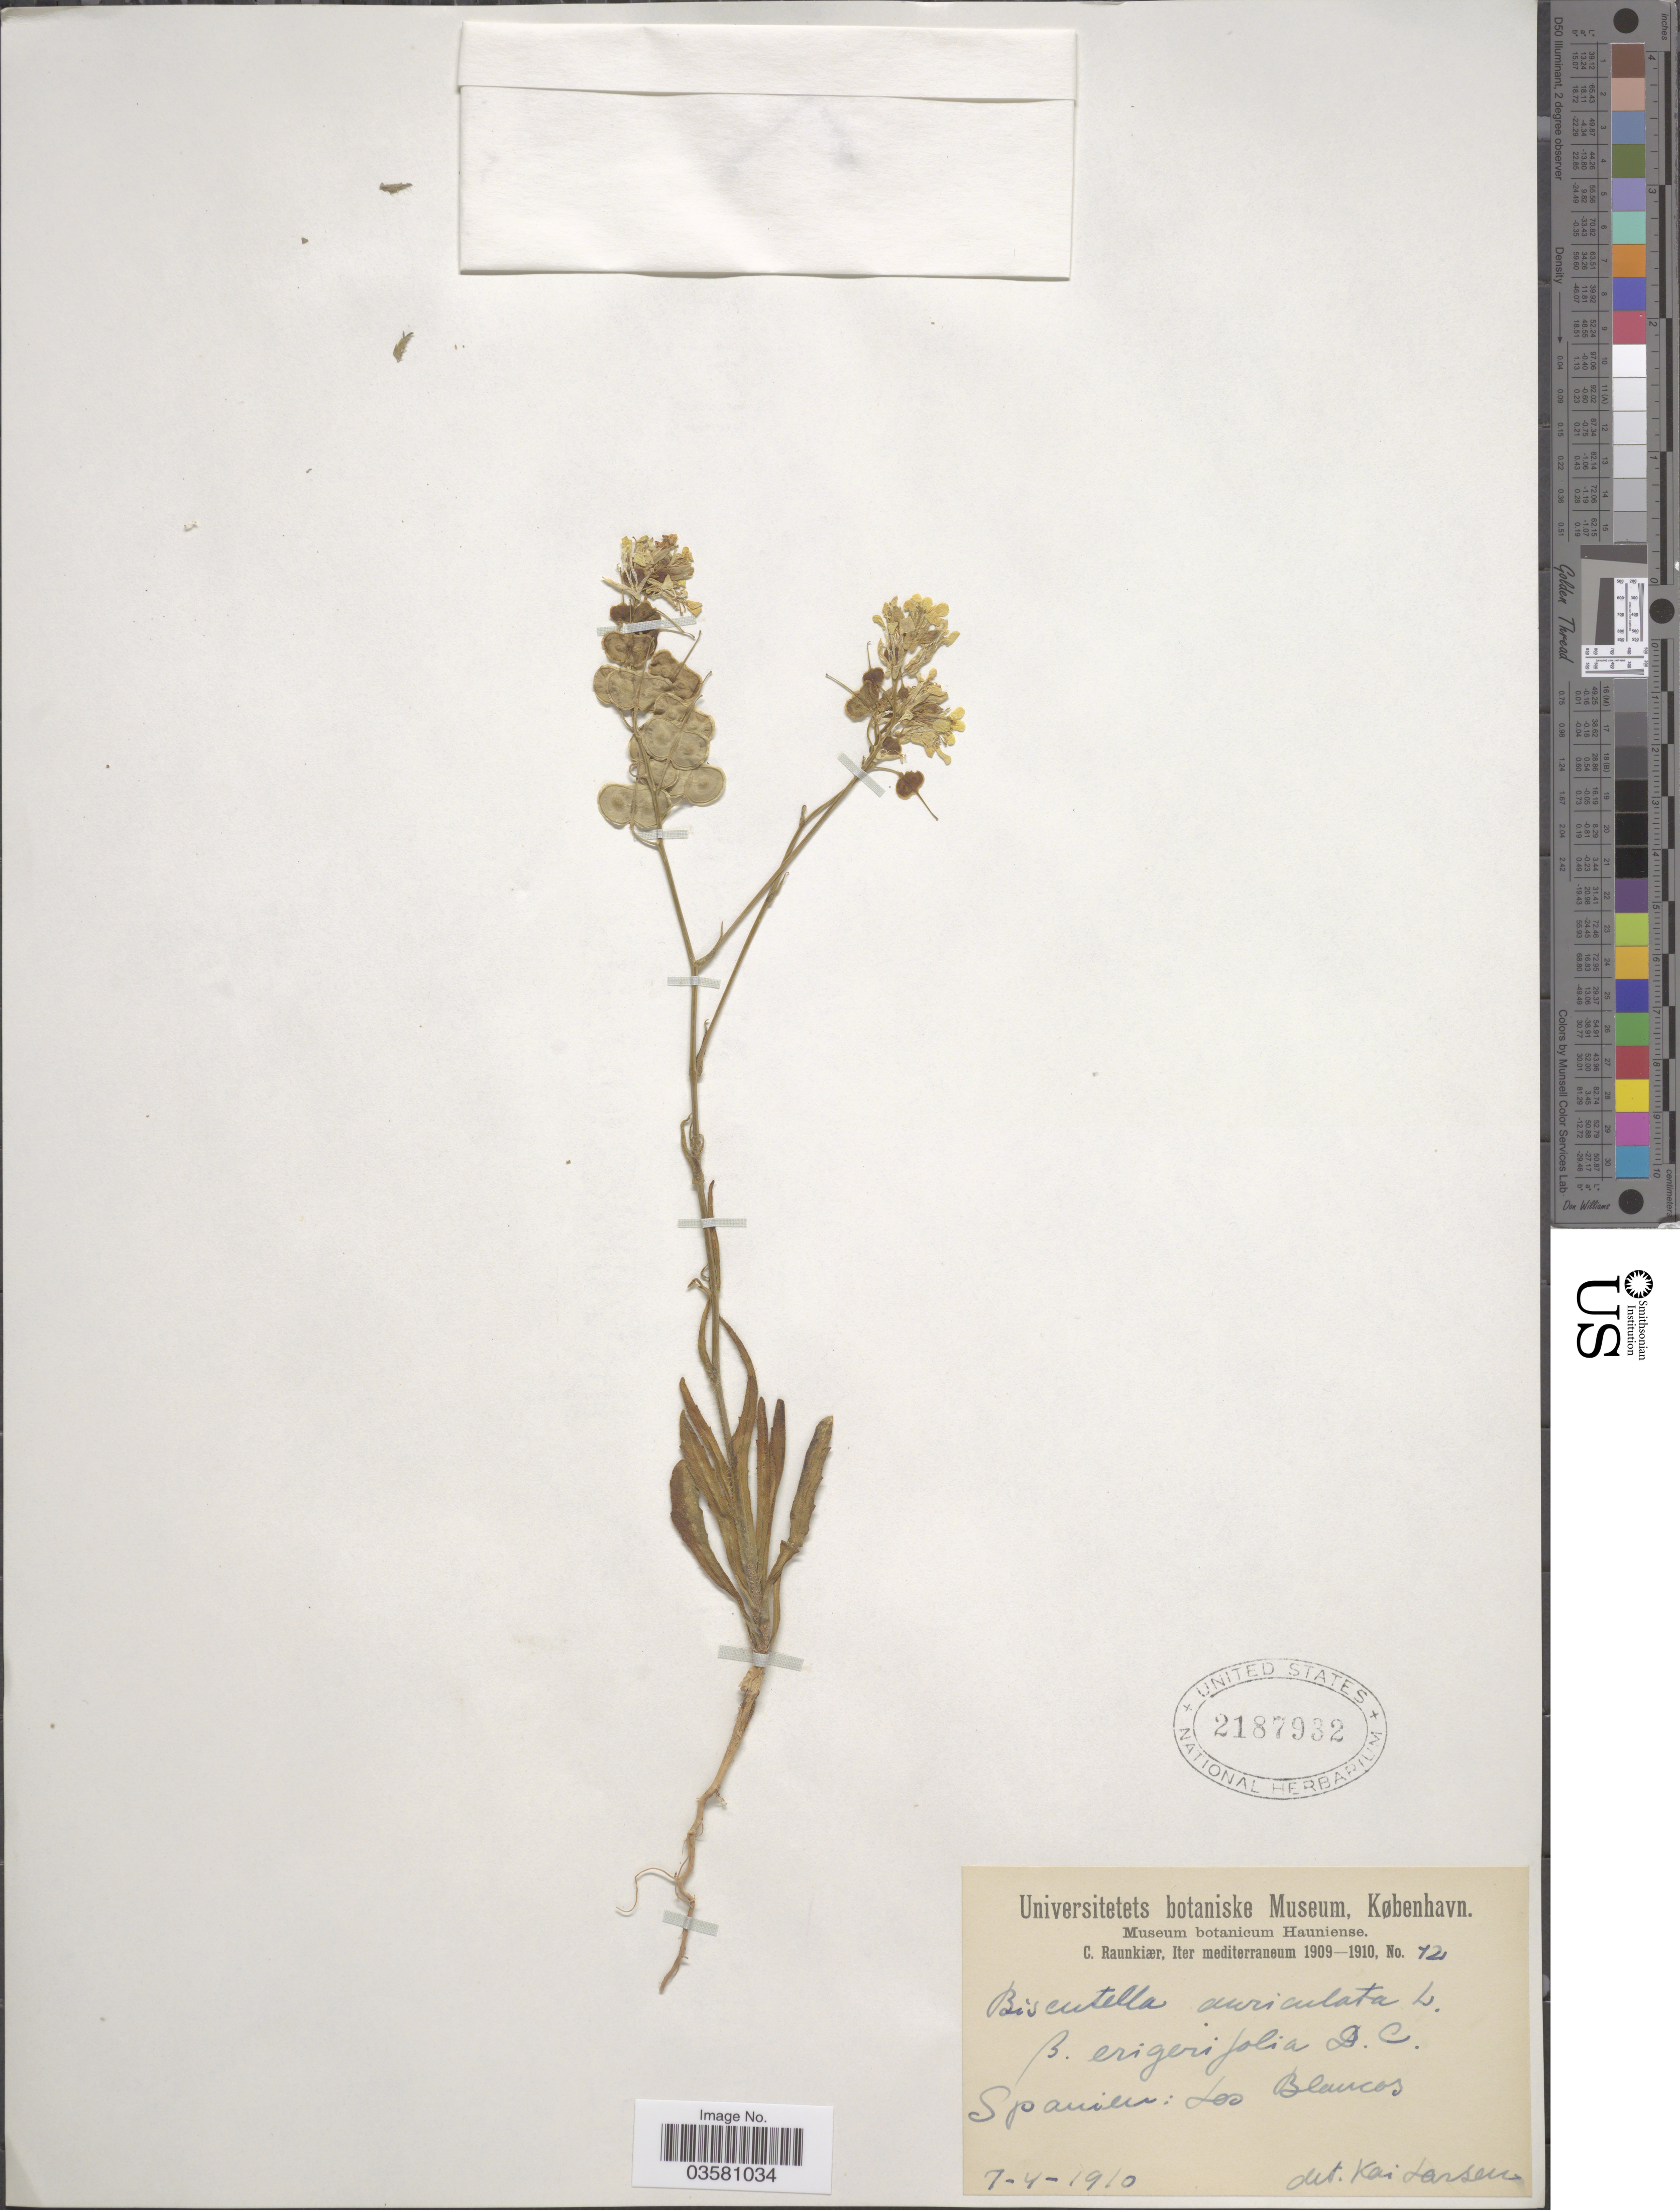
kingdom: Plantae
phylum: Tracheophyta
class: Magnoliopsida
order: Brassicales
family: Brassicaceae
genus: Biscutella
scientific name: Biscutella auriculata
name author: L.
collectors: C. Raunkiær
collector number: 12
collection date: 1910-04-07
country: Spain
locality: Los Blancos.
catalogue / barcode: US 2187932